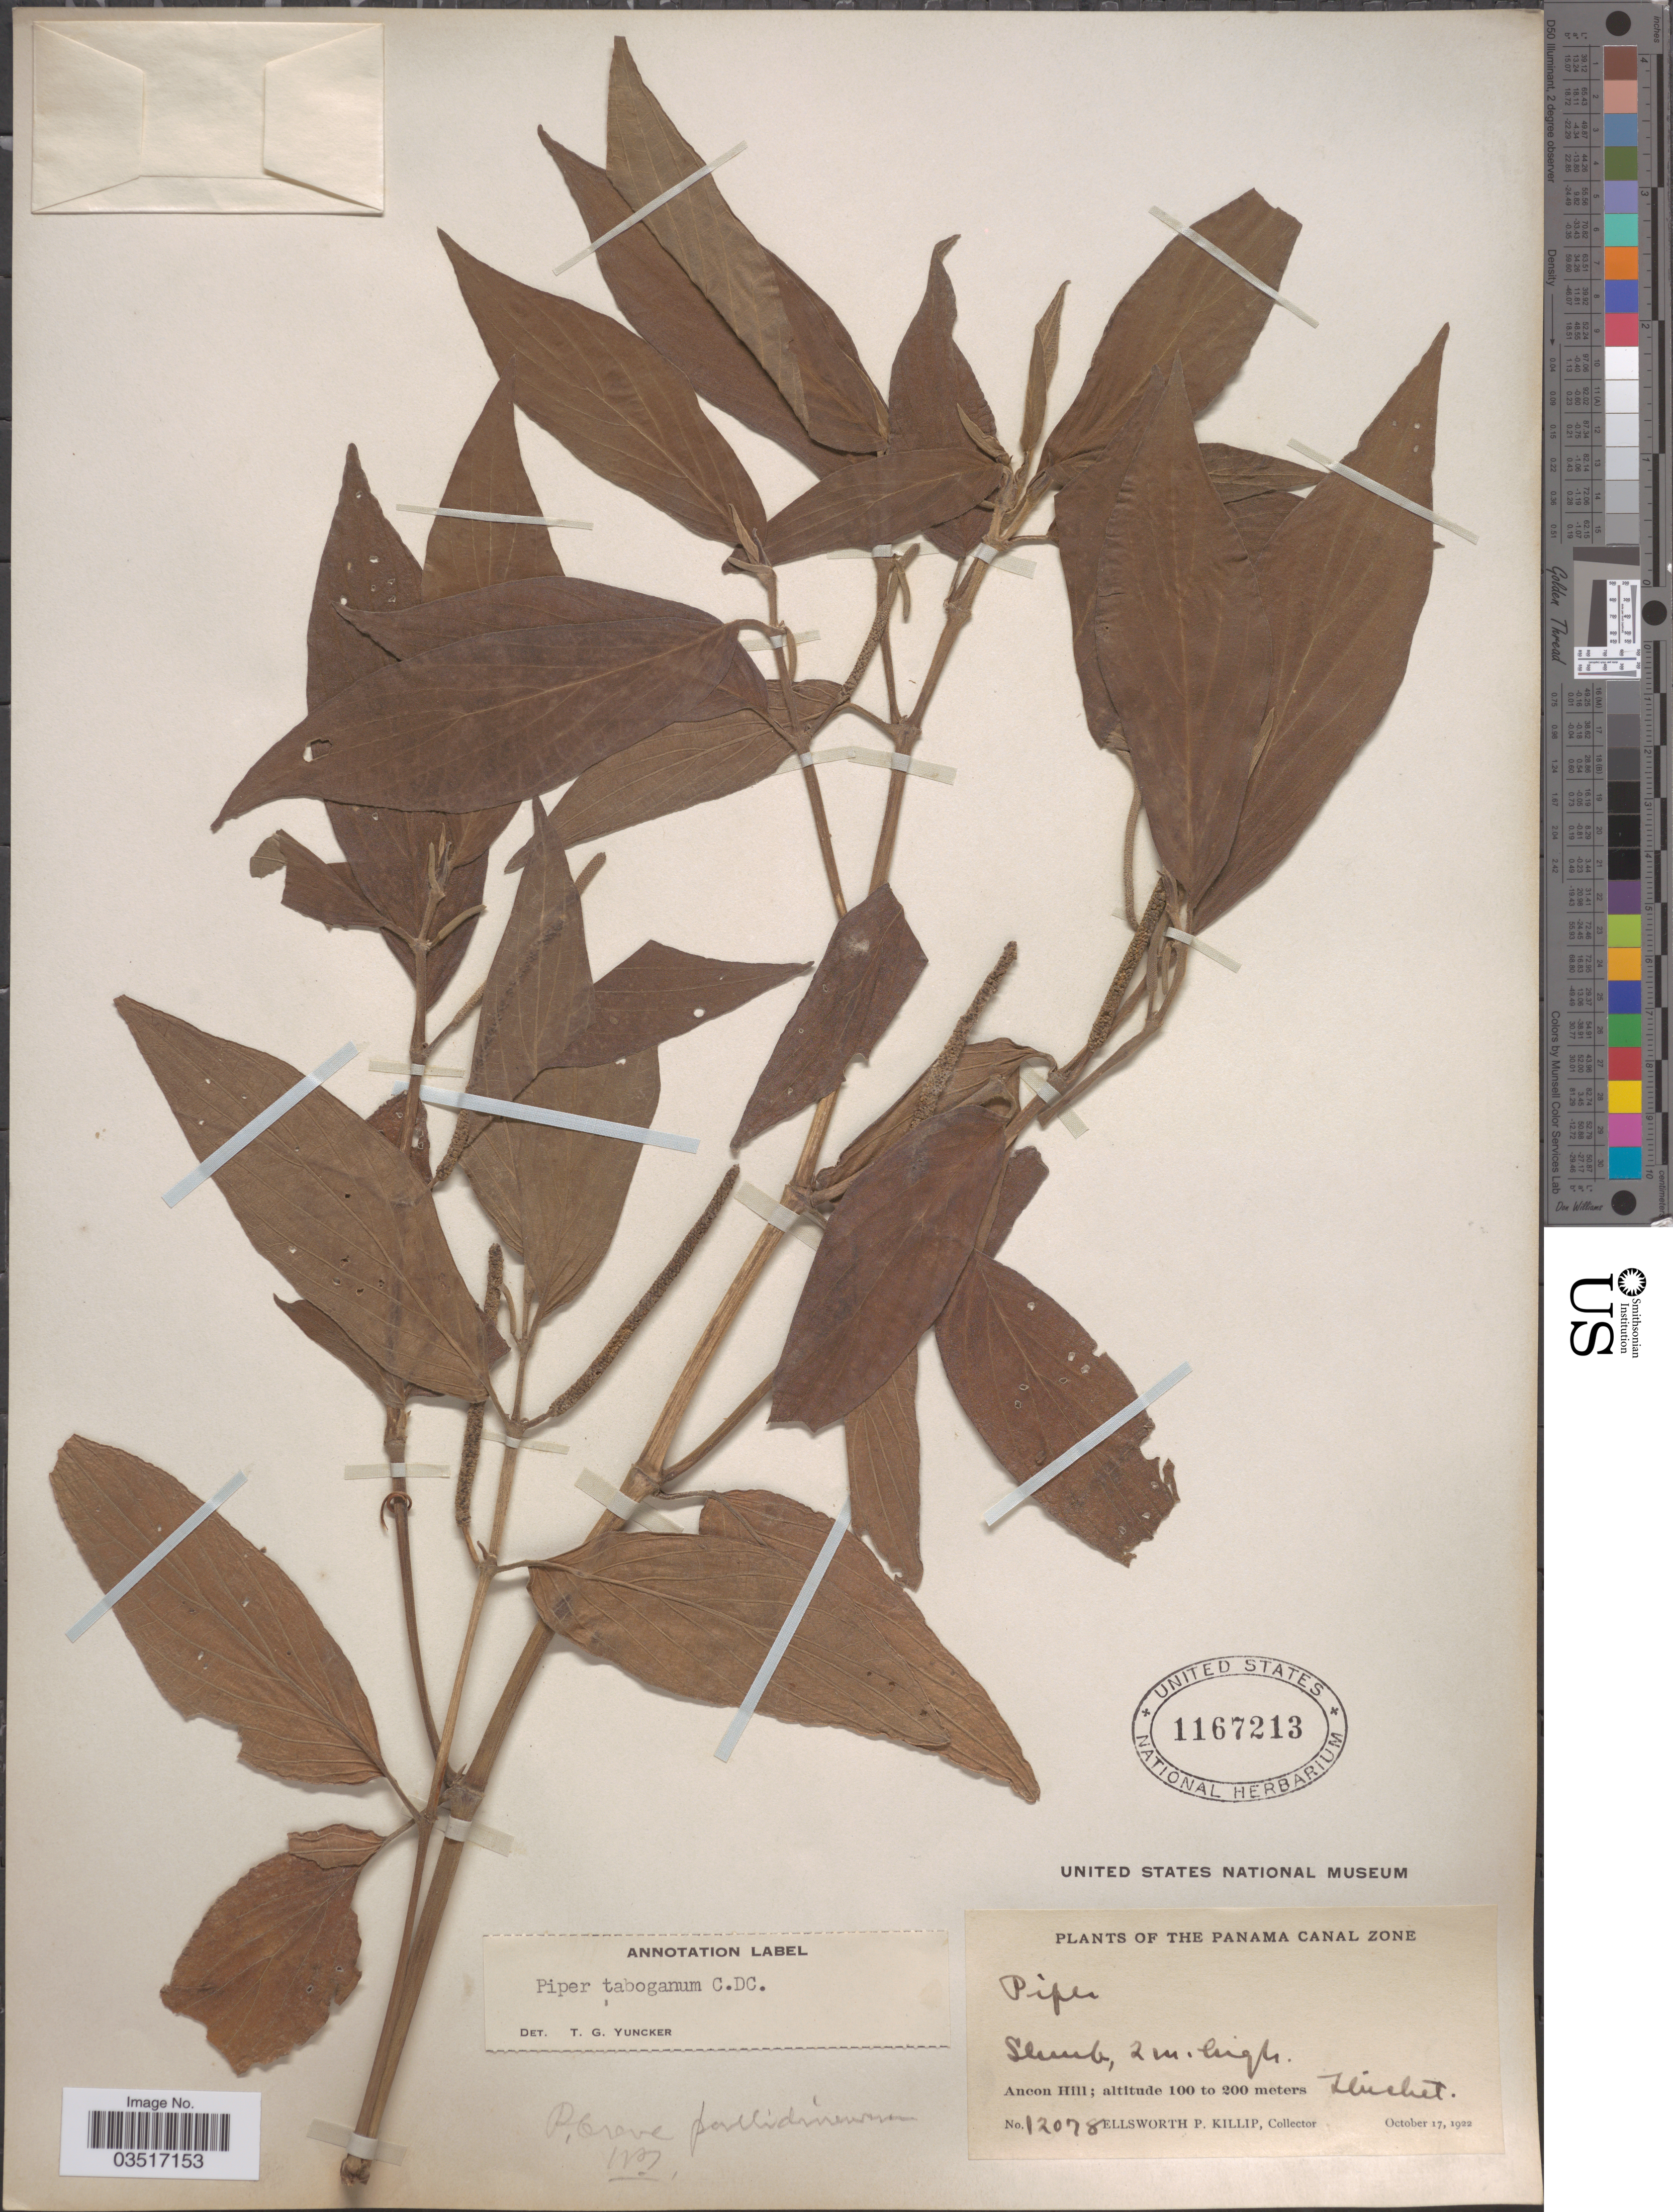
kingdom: Plantae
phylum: Tracheophyta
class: Magnoliopsida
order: Piperales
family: Piperaceae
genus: Piper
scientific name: Piper taboganum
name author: C. DC.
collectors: E. P. Killip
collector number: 12078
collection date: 1922-10-17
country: Panama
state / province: Colón / Panamá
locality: The Panama Canal Zone. Ancon Hill.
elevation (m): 100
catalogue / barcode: US 1167213